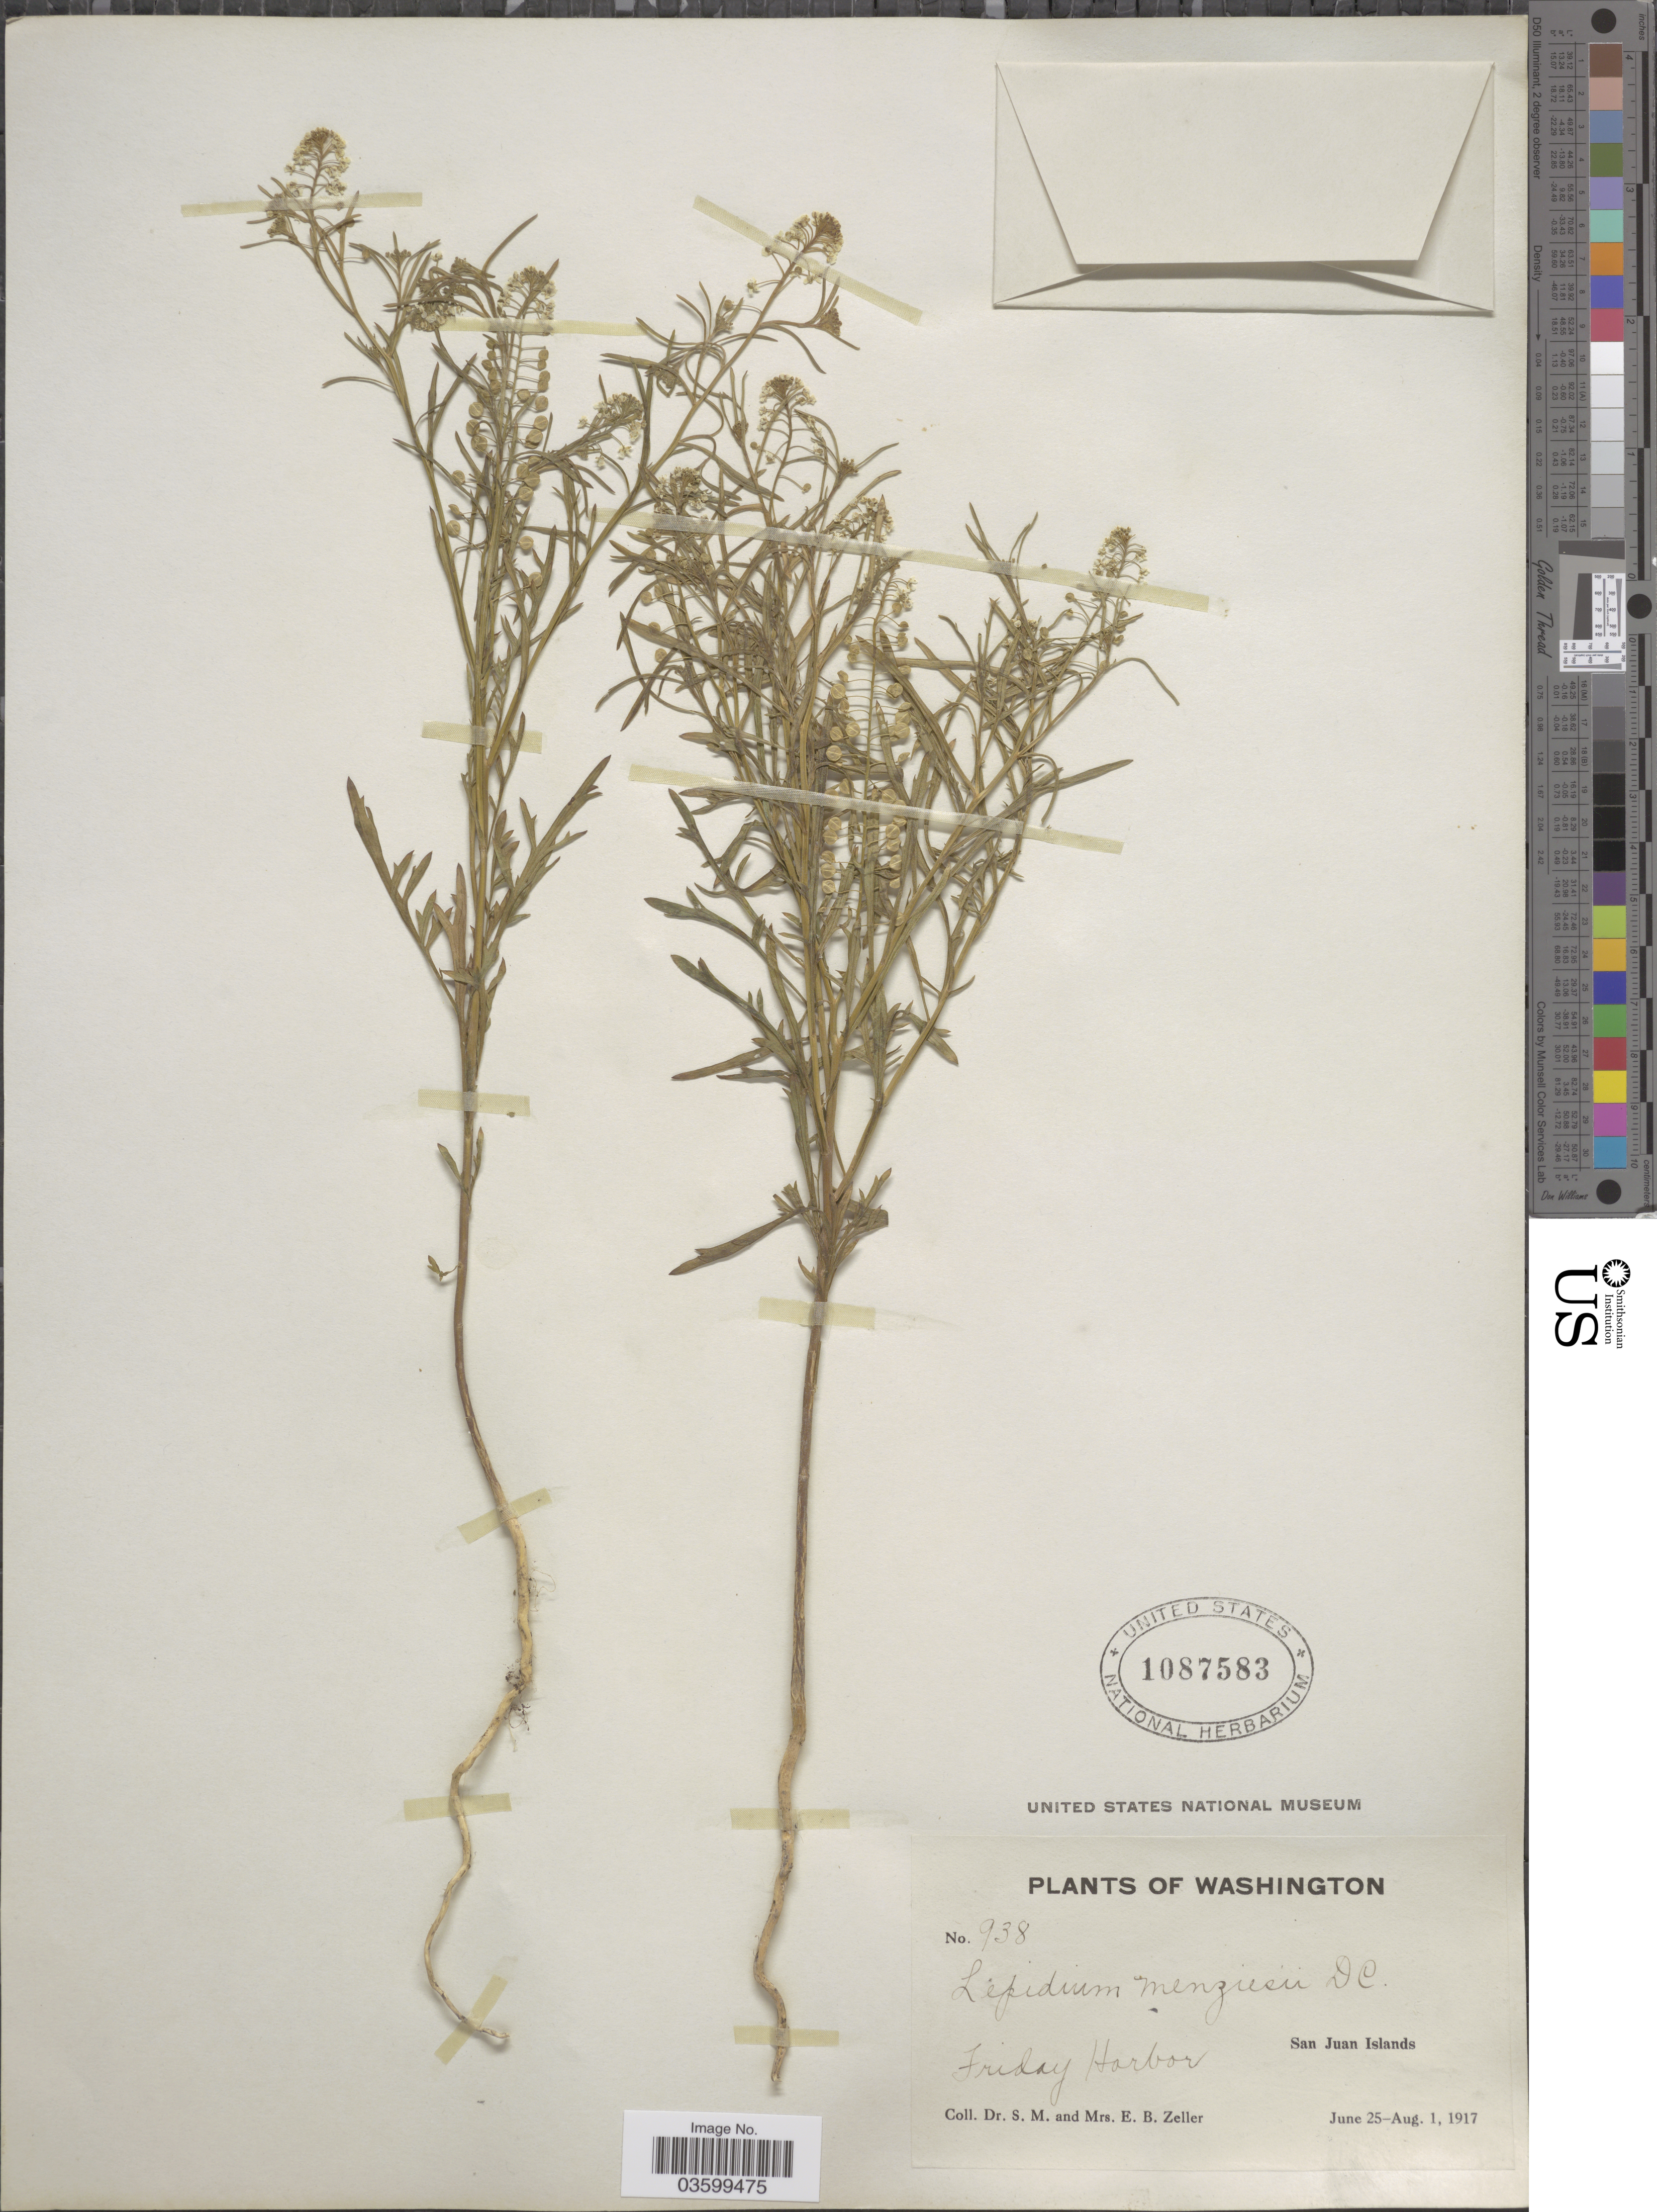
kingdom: Plantae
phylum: Tracheophyta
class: Magnoliopsida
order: Brassicales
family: Brassicaceae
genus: Lepidium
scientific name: Lepidium virginicum var. pubescens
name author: (Greene) C.L. Hitchc.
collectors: S. Zeller & E. Zeller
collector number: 938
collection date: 1917-06-25/1917-08-01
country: United States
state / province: Washington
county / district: San Juan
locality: Friday Harbor. San Juan Islands.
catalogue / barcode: US 1087583